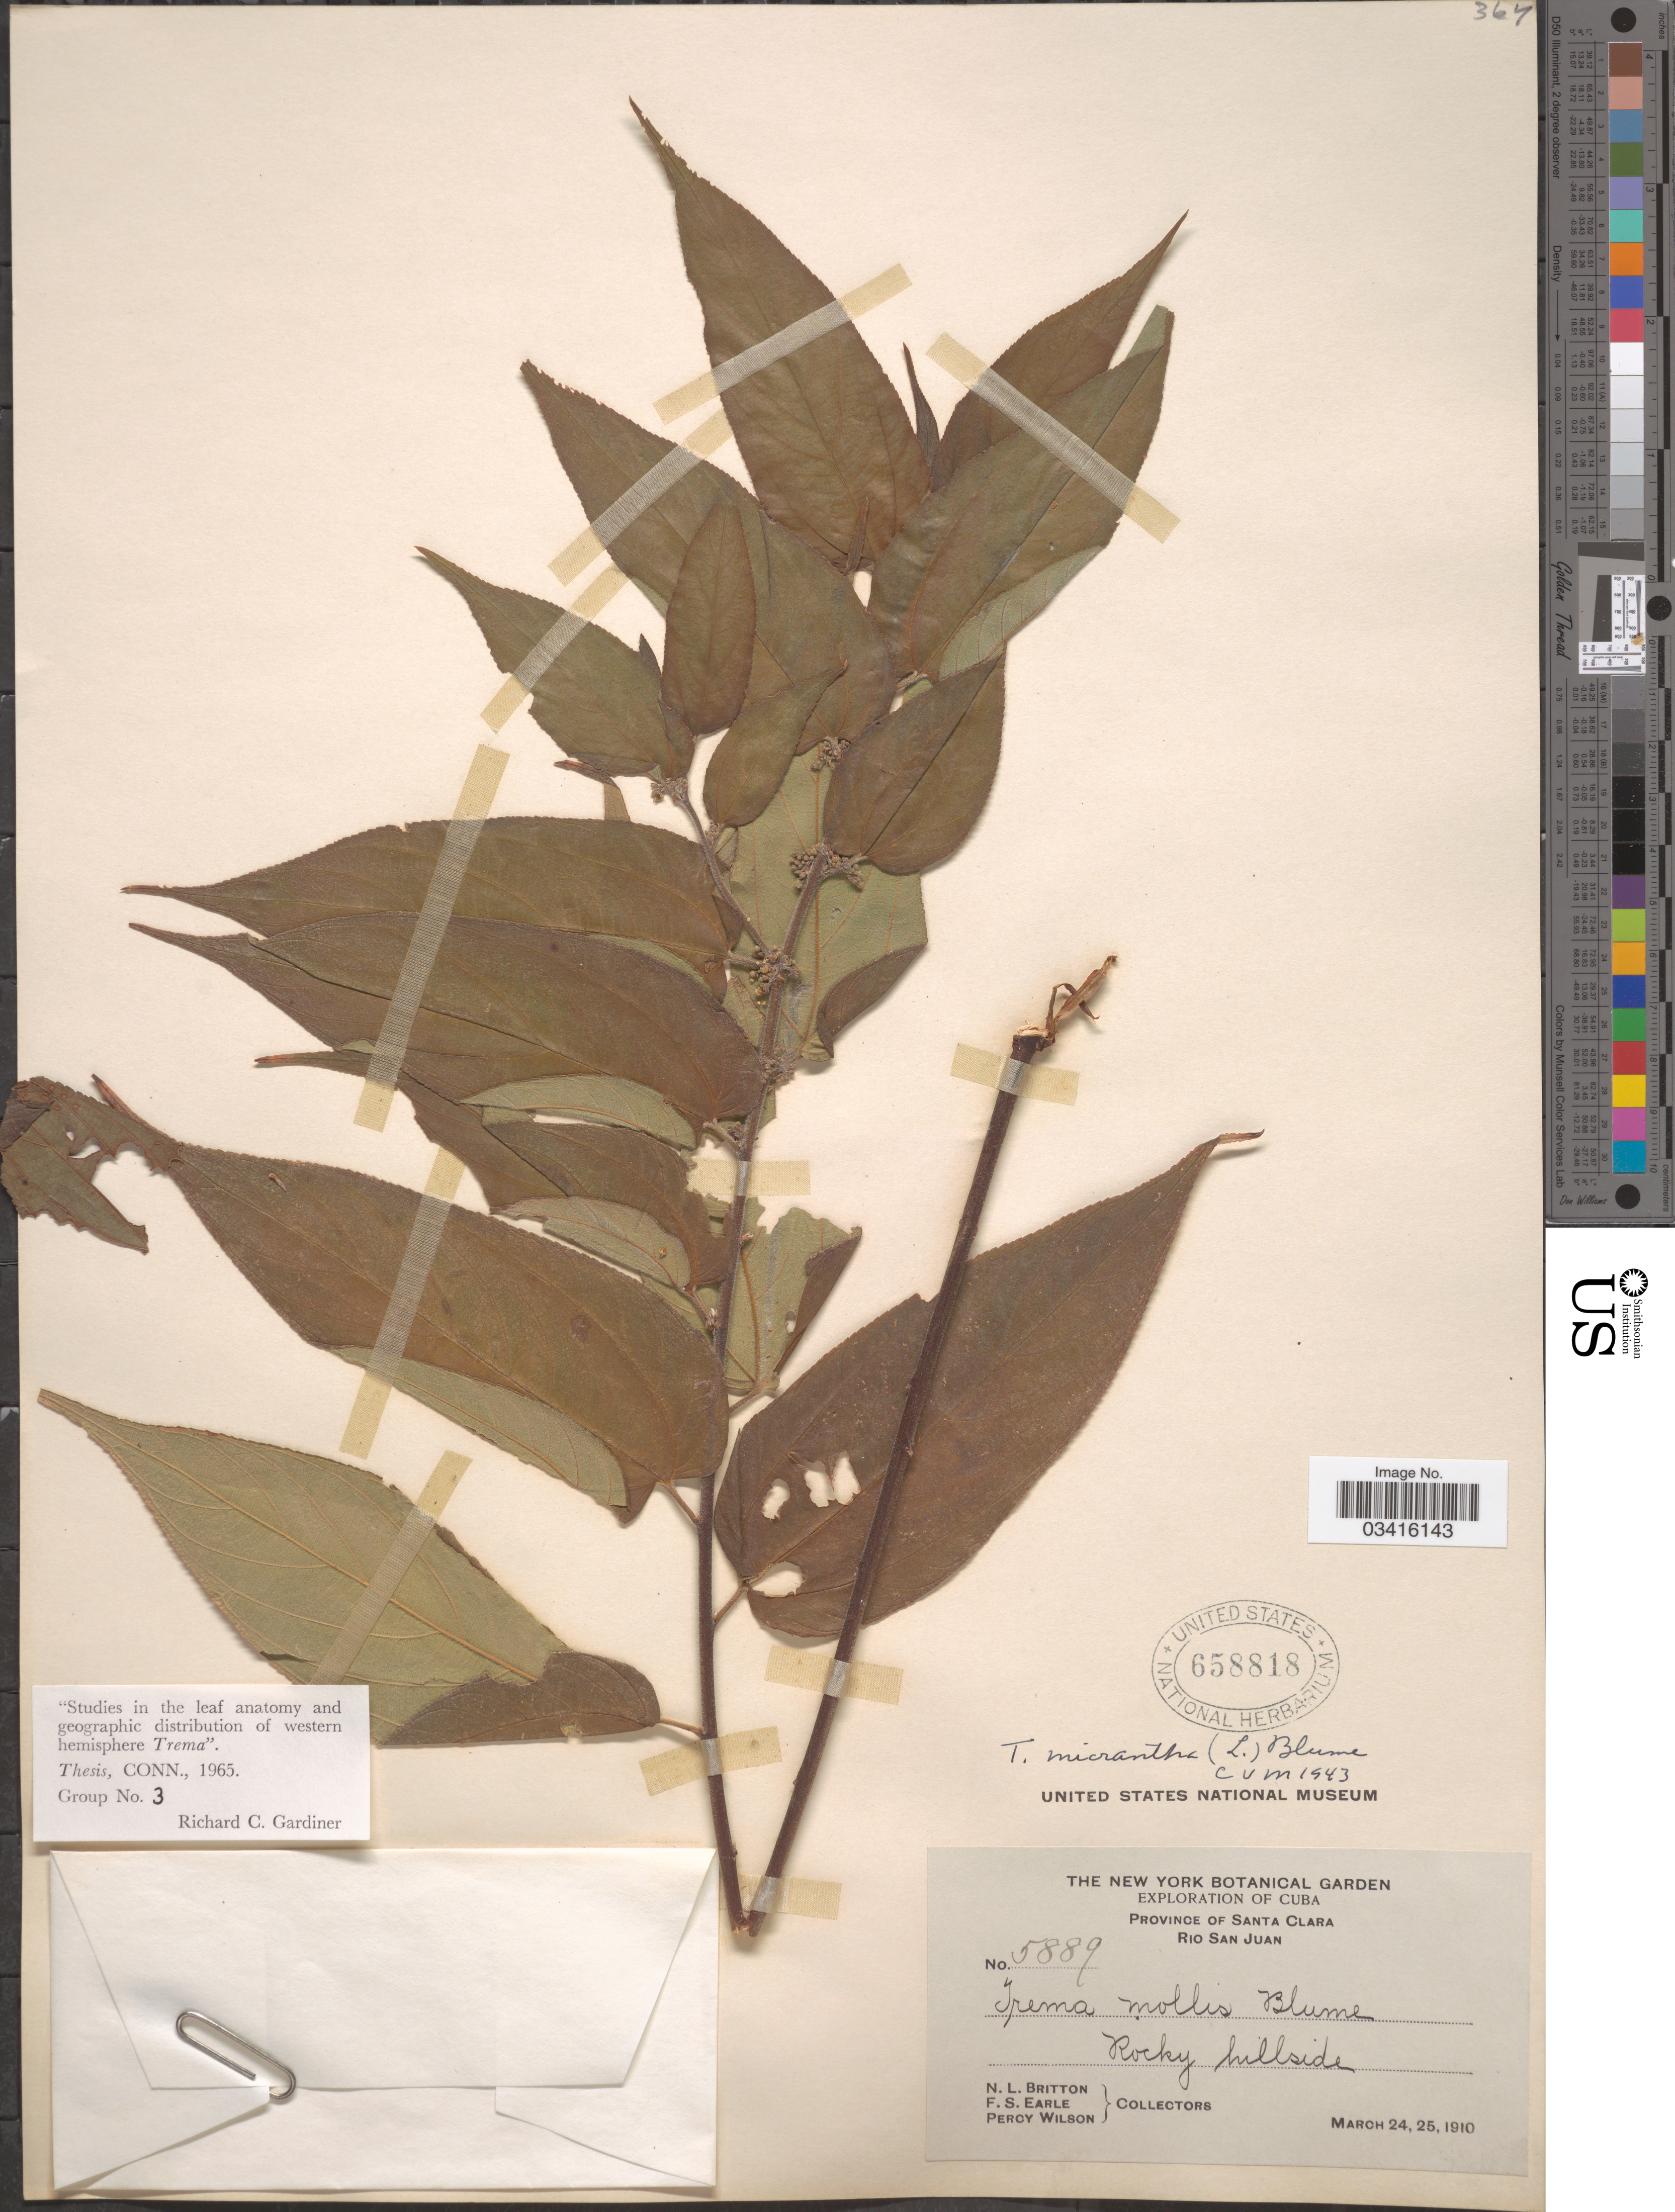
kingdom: Plantae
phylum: Tracheophyta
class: Magnoliopsida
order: Rosales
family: Cannabaceae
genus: Trema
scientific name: Trema micranthum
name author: (L.) Blume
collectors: N. Britton, F. S. Earle & P. Wilson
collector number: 5889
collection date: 1910-03-24/1910-03-25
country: Cuba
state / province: Las Villas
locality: Province of Santa Clara. Rio San Juan.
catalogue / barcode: US 658818